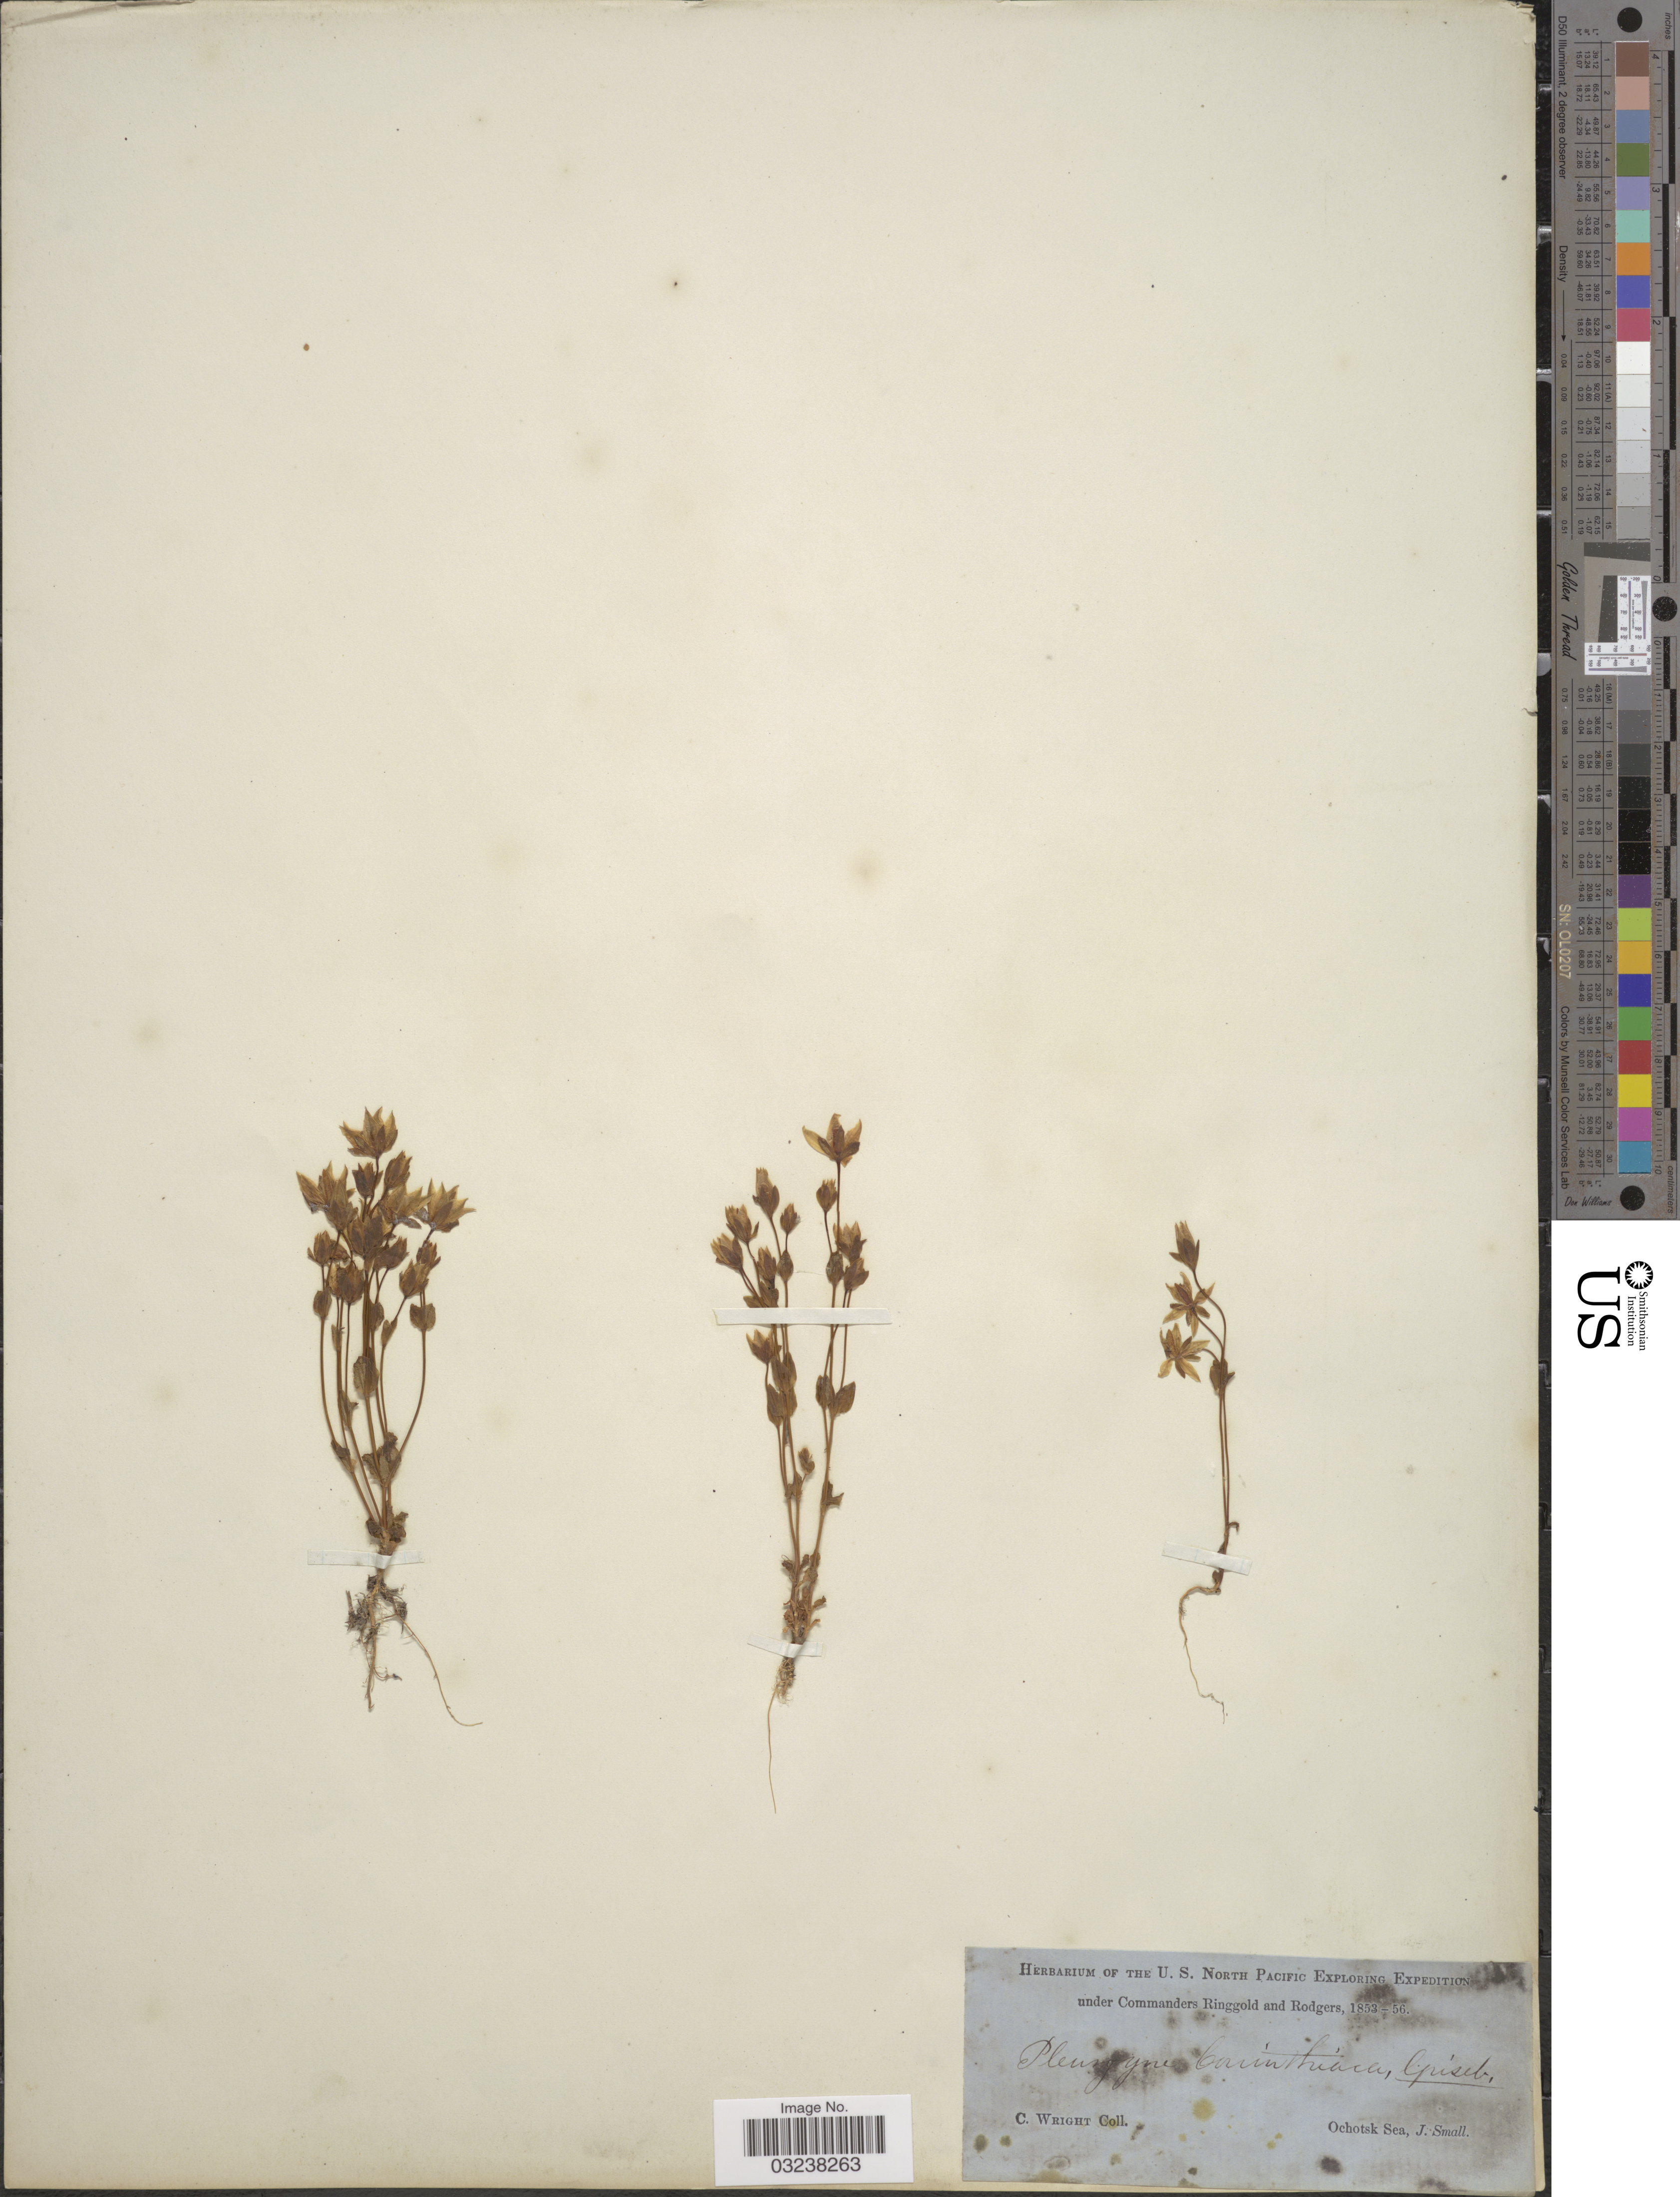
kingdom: Plantae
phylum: Tracheophyta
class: Magnoliopsida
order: Gentianales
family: Gentianaceae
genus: Lomatogonium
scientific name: Lomatogonium carinthiacum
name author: (Wulfen) A. Braun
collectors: C. Wright & J. Small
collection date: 1853/1856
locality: Ochotsk Sea.